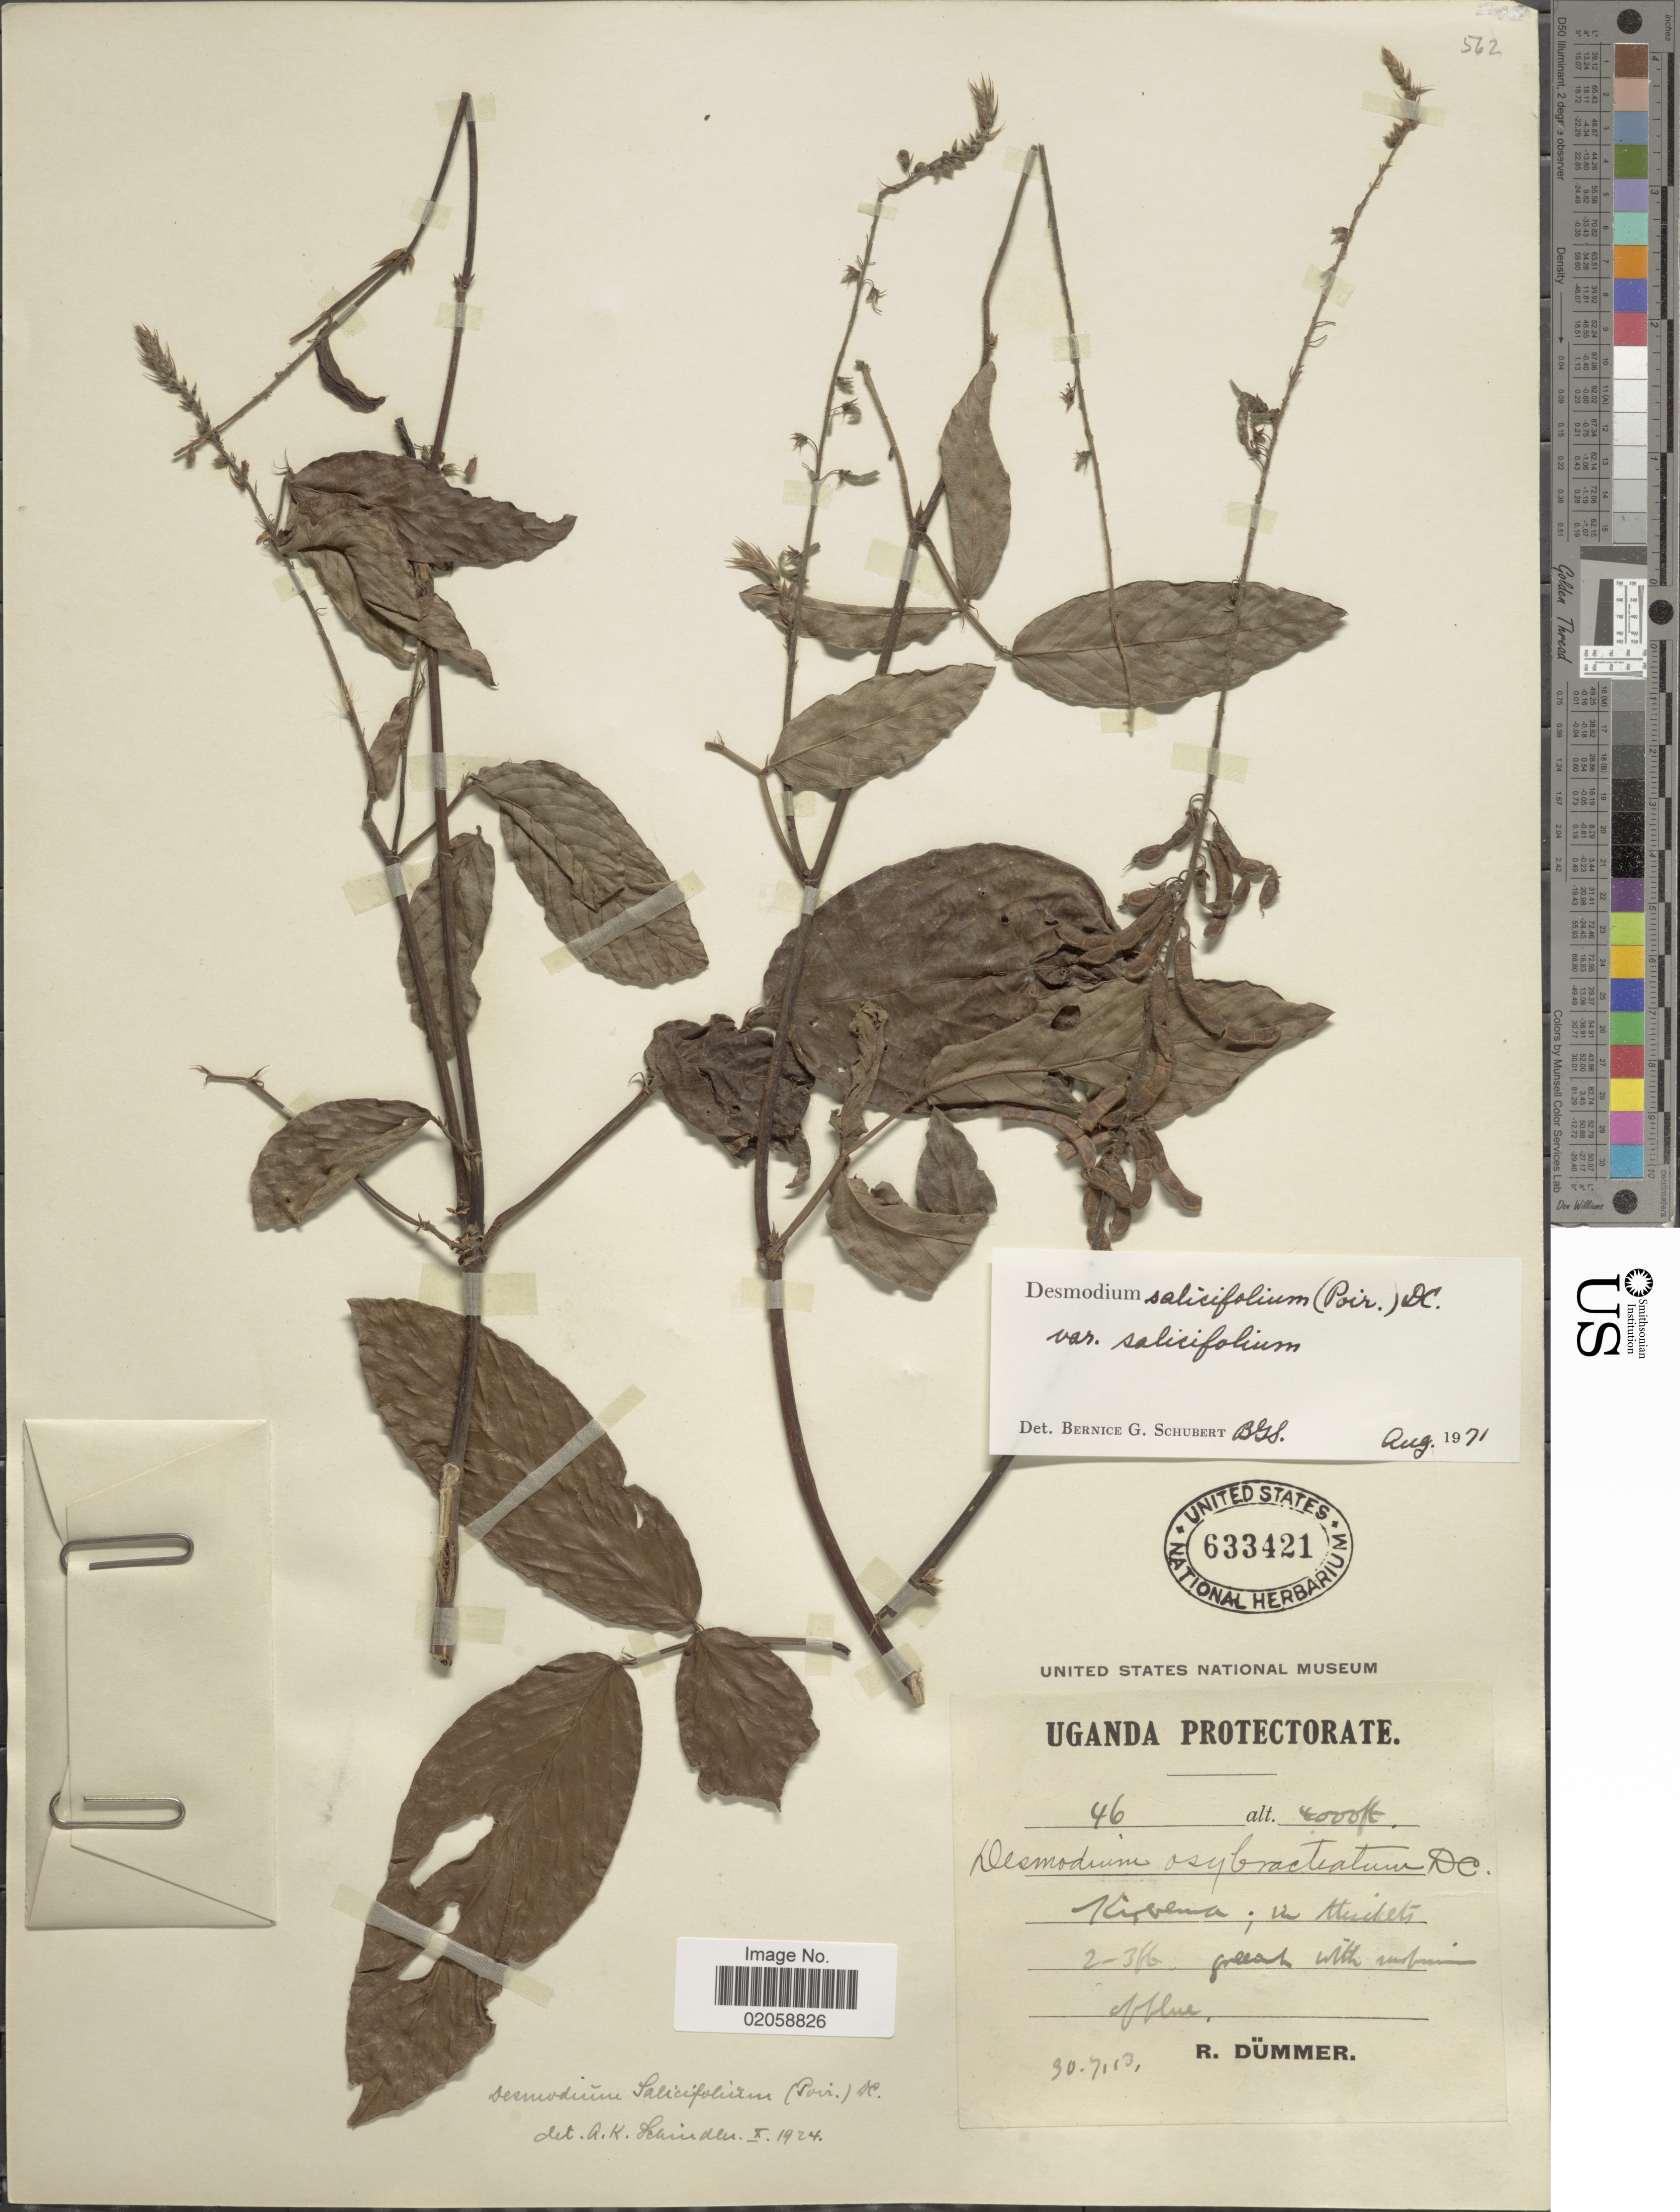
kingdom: Plantae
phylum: Tracheophyta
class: Magnoliopsida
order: Fabales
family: Fabaceae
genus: Pleurolobus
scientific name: Pleurolobus salicifolius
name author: (Poir.) H. Ohashi & K. Ohashi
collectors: R. A. Dümmer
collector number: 46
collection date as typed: Transcribed d/m/y: 30/7/13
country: Uganda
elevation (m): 1219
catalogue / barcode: US 633421